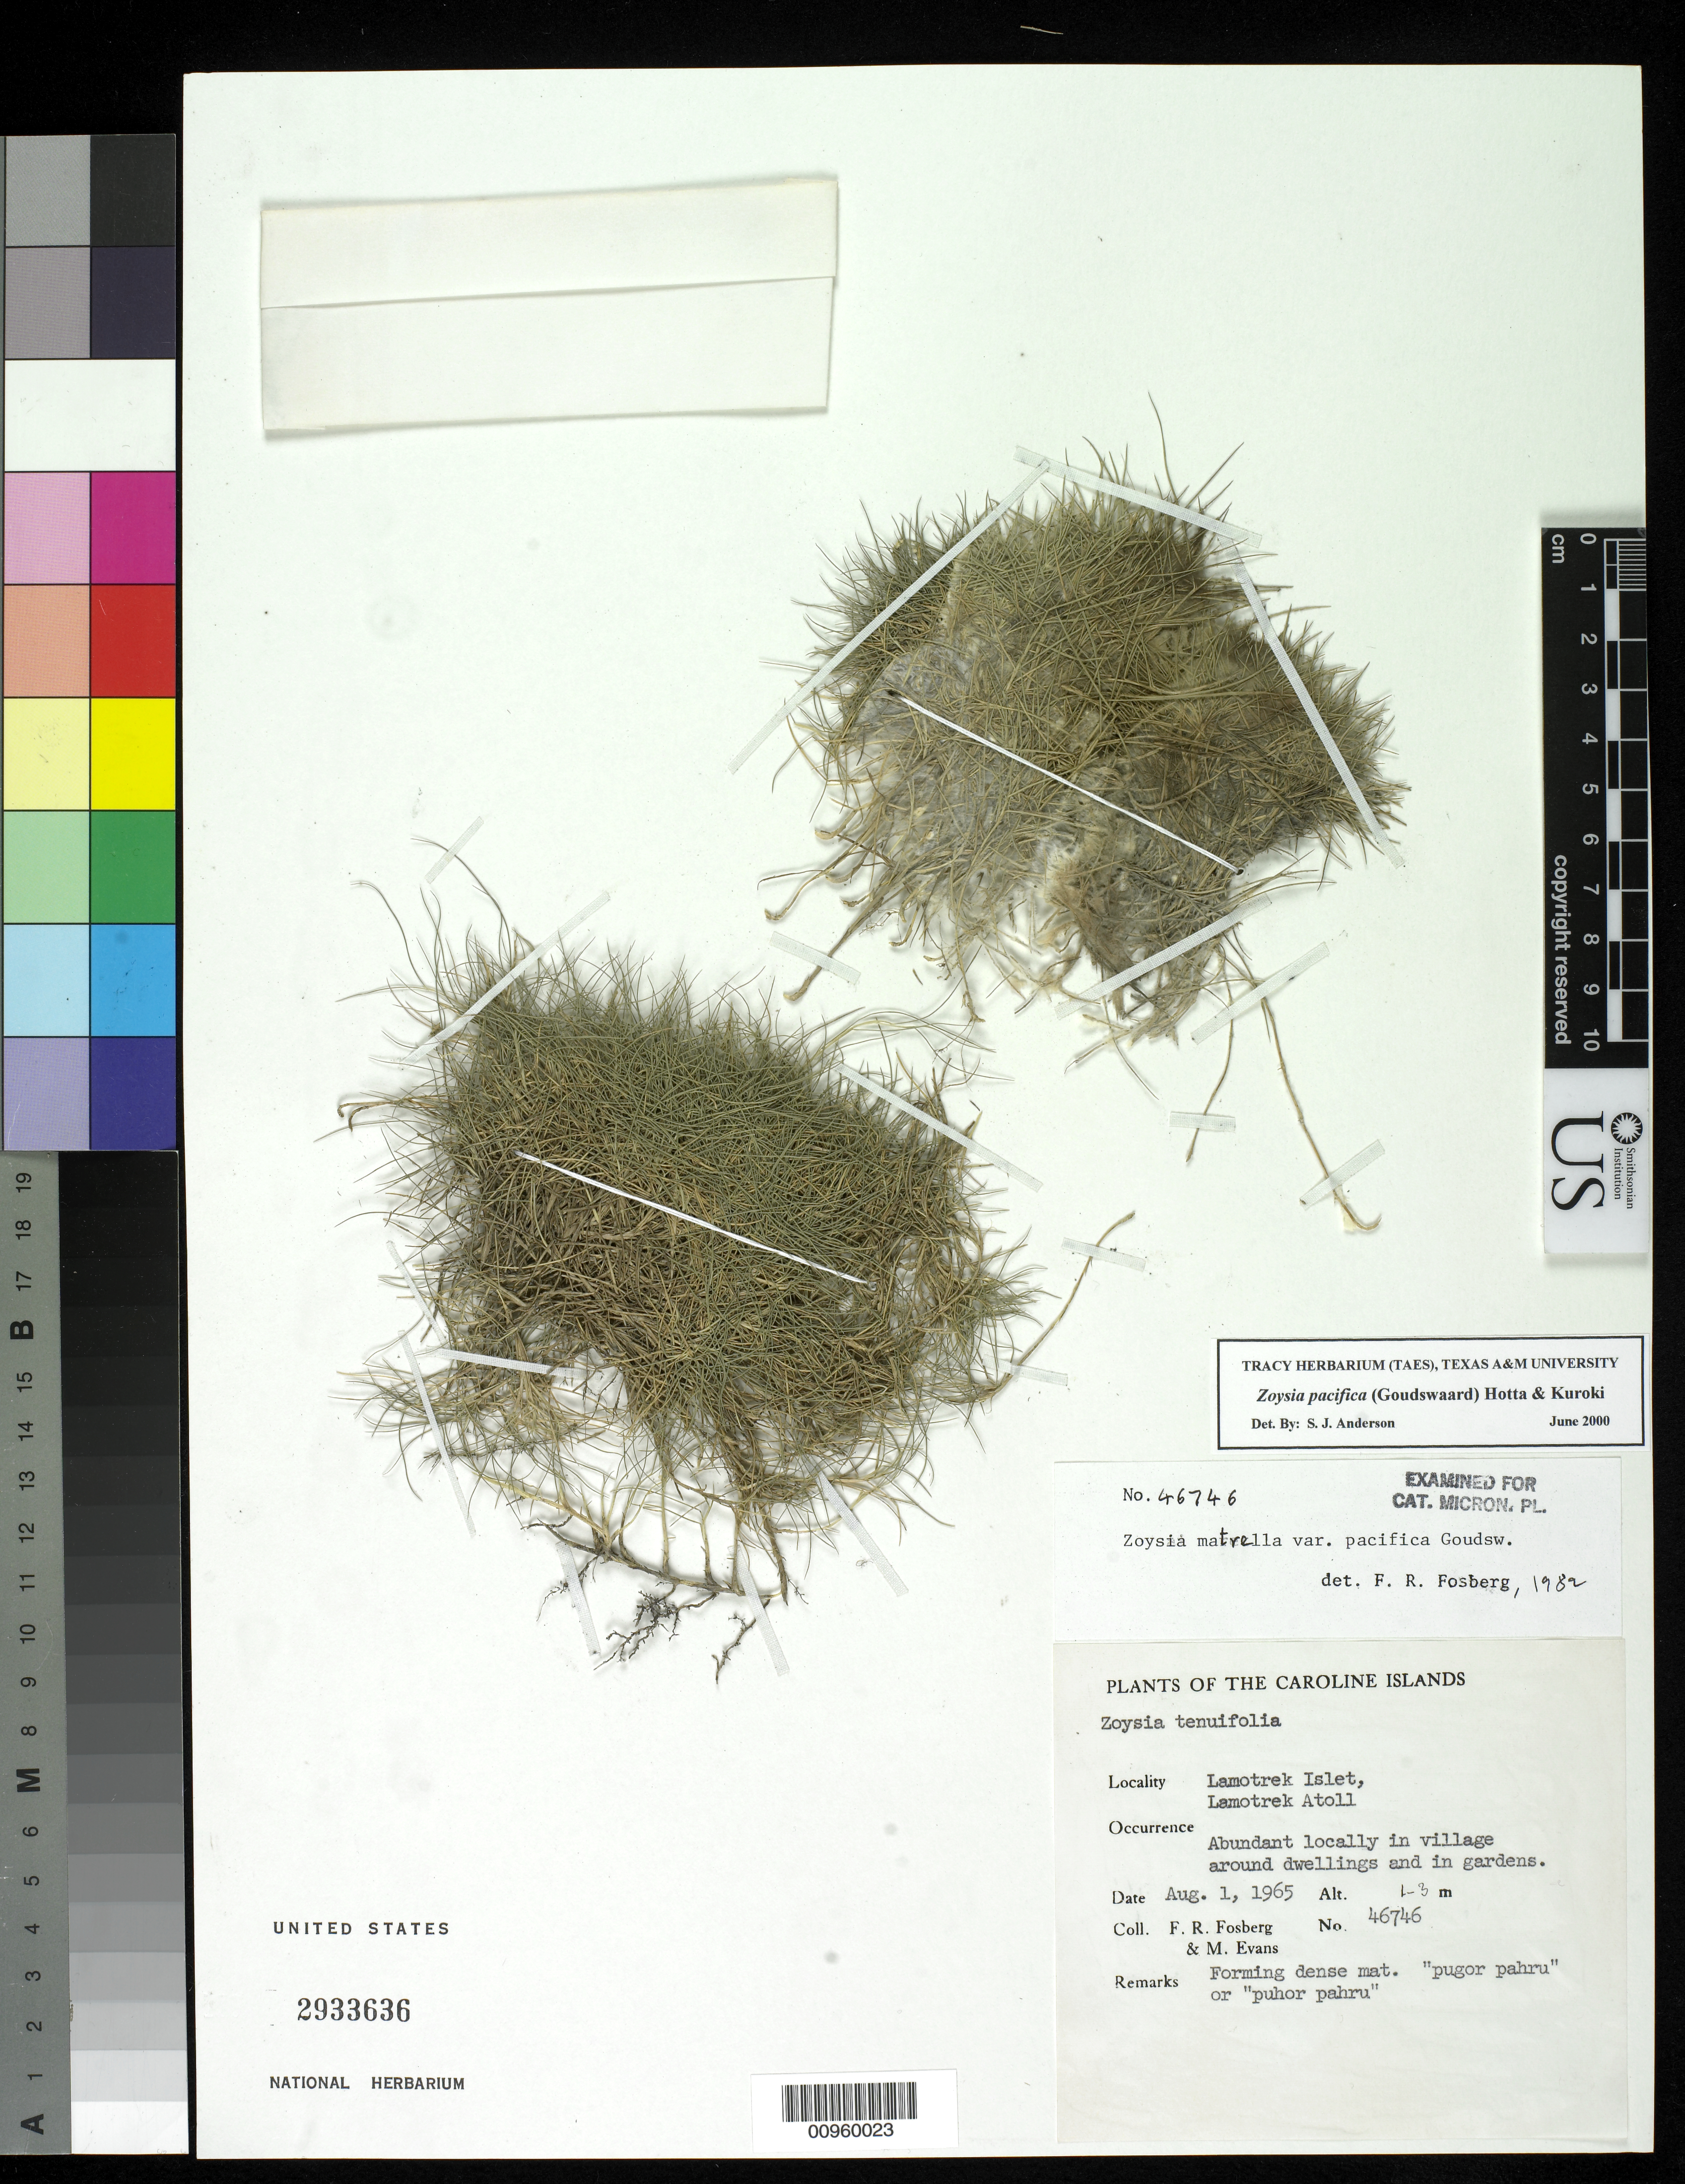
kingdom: Plantae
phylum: Tracheophyta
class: Liliopsida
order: Poales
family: Poaceae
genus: Zoysia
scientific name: Zoysia pacifica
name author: (Goudswaard) M. Hotta & Kuroki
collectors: F. R. Fosberg, F. R. Fosberg & M. Evans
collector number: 46746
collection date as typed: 10 Aug 1965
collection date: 1965-08-10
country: Micronesia, Federated States of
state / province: Yap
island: Lamotrek Atoll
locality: Lamotrek Islet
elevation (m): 1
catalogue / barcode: US 2933636